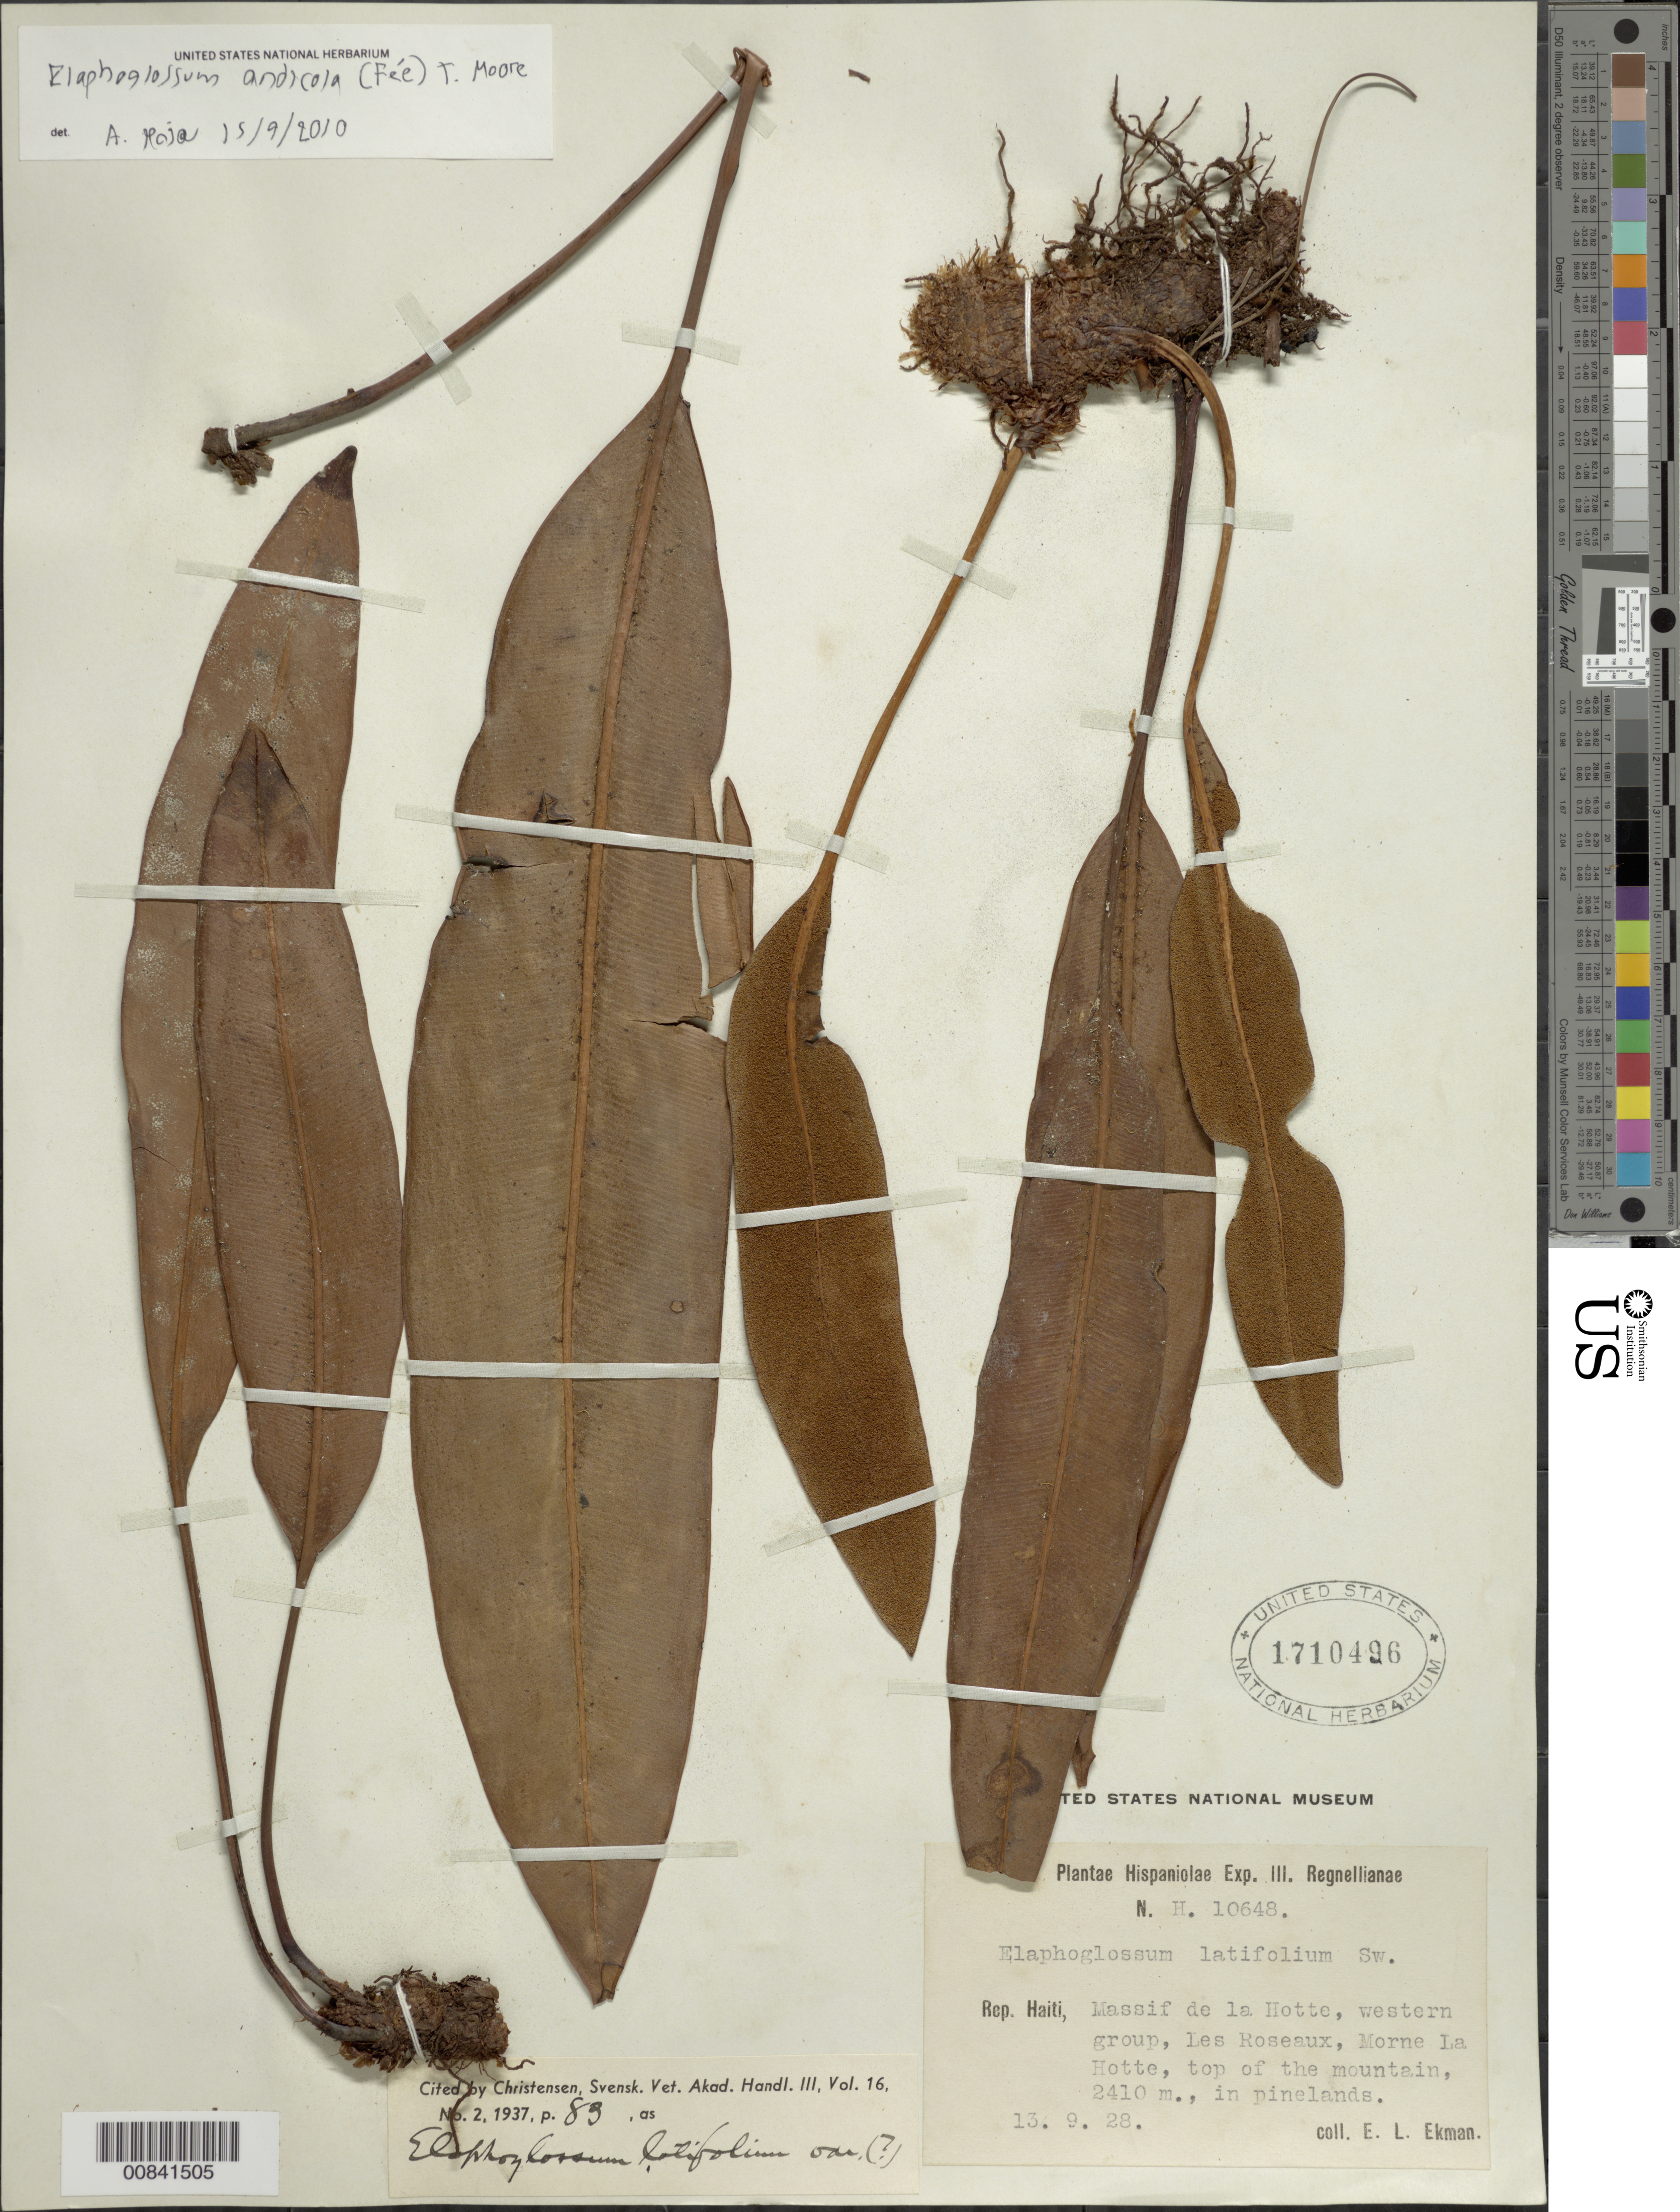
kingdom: Plantae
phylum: Tracheophyta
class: Polypodiopsida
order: Polypodiales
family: Dryopteridaceae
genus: Elaphoglossum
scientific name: Elaphoglossum andicola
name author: (Fée) T. Moore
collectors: E. L. Ekman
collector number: H 10648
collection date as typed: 13 Sep 1928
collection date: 1928-09-13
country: Haiti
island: Hispaniola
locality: Massif de la Hotte, western group, Les Roseaux, Morne La Hotte, top of mountain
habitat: Pinelands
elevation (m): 2410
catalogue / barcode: US 1710496